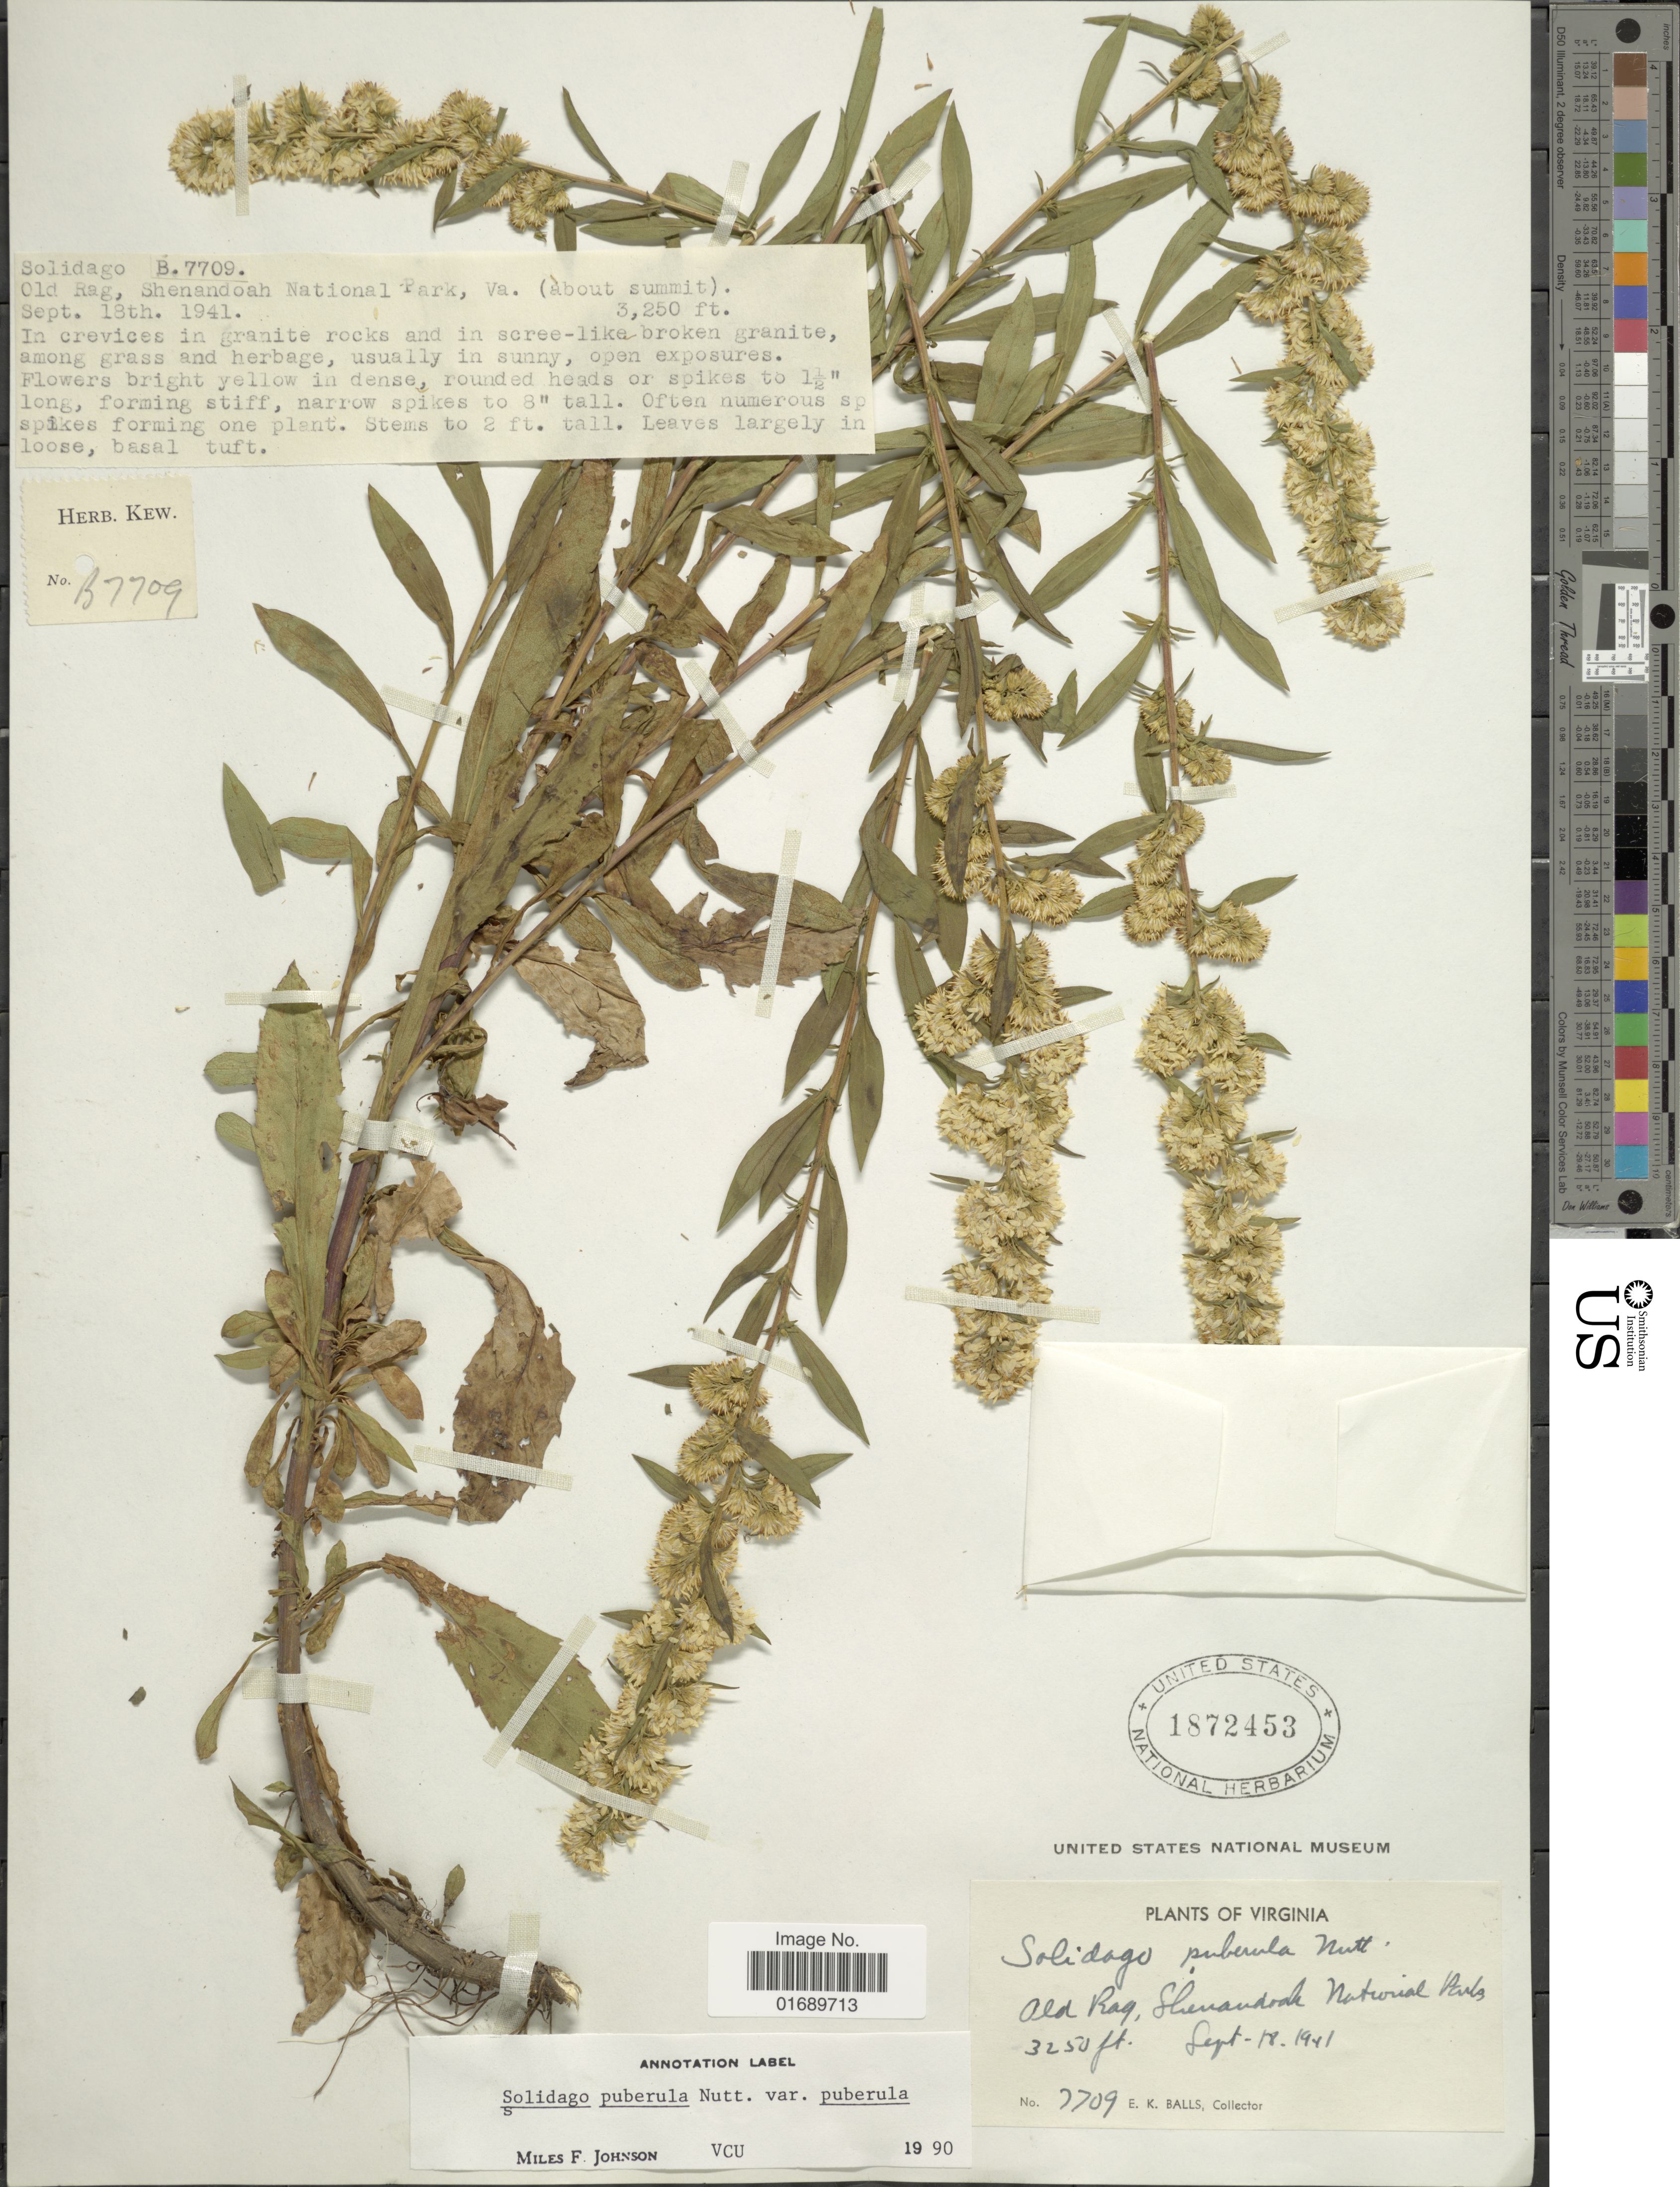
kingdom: Plantae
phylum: Tracheophyta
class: Magnoliopsida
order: Asterales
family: Asteraceae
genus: Solidago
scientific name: Solidago puberula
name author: Nutt.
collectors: E. K. Balls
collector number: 7709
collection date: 1941-09-18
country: United States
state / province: Virginia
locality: Old Rag, Shenandoah National Park.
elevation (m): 991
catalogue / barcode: US 1872453